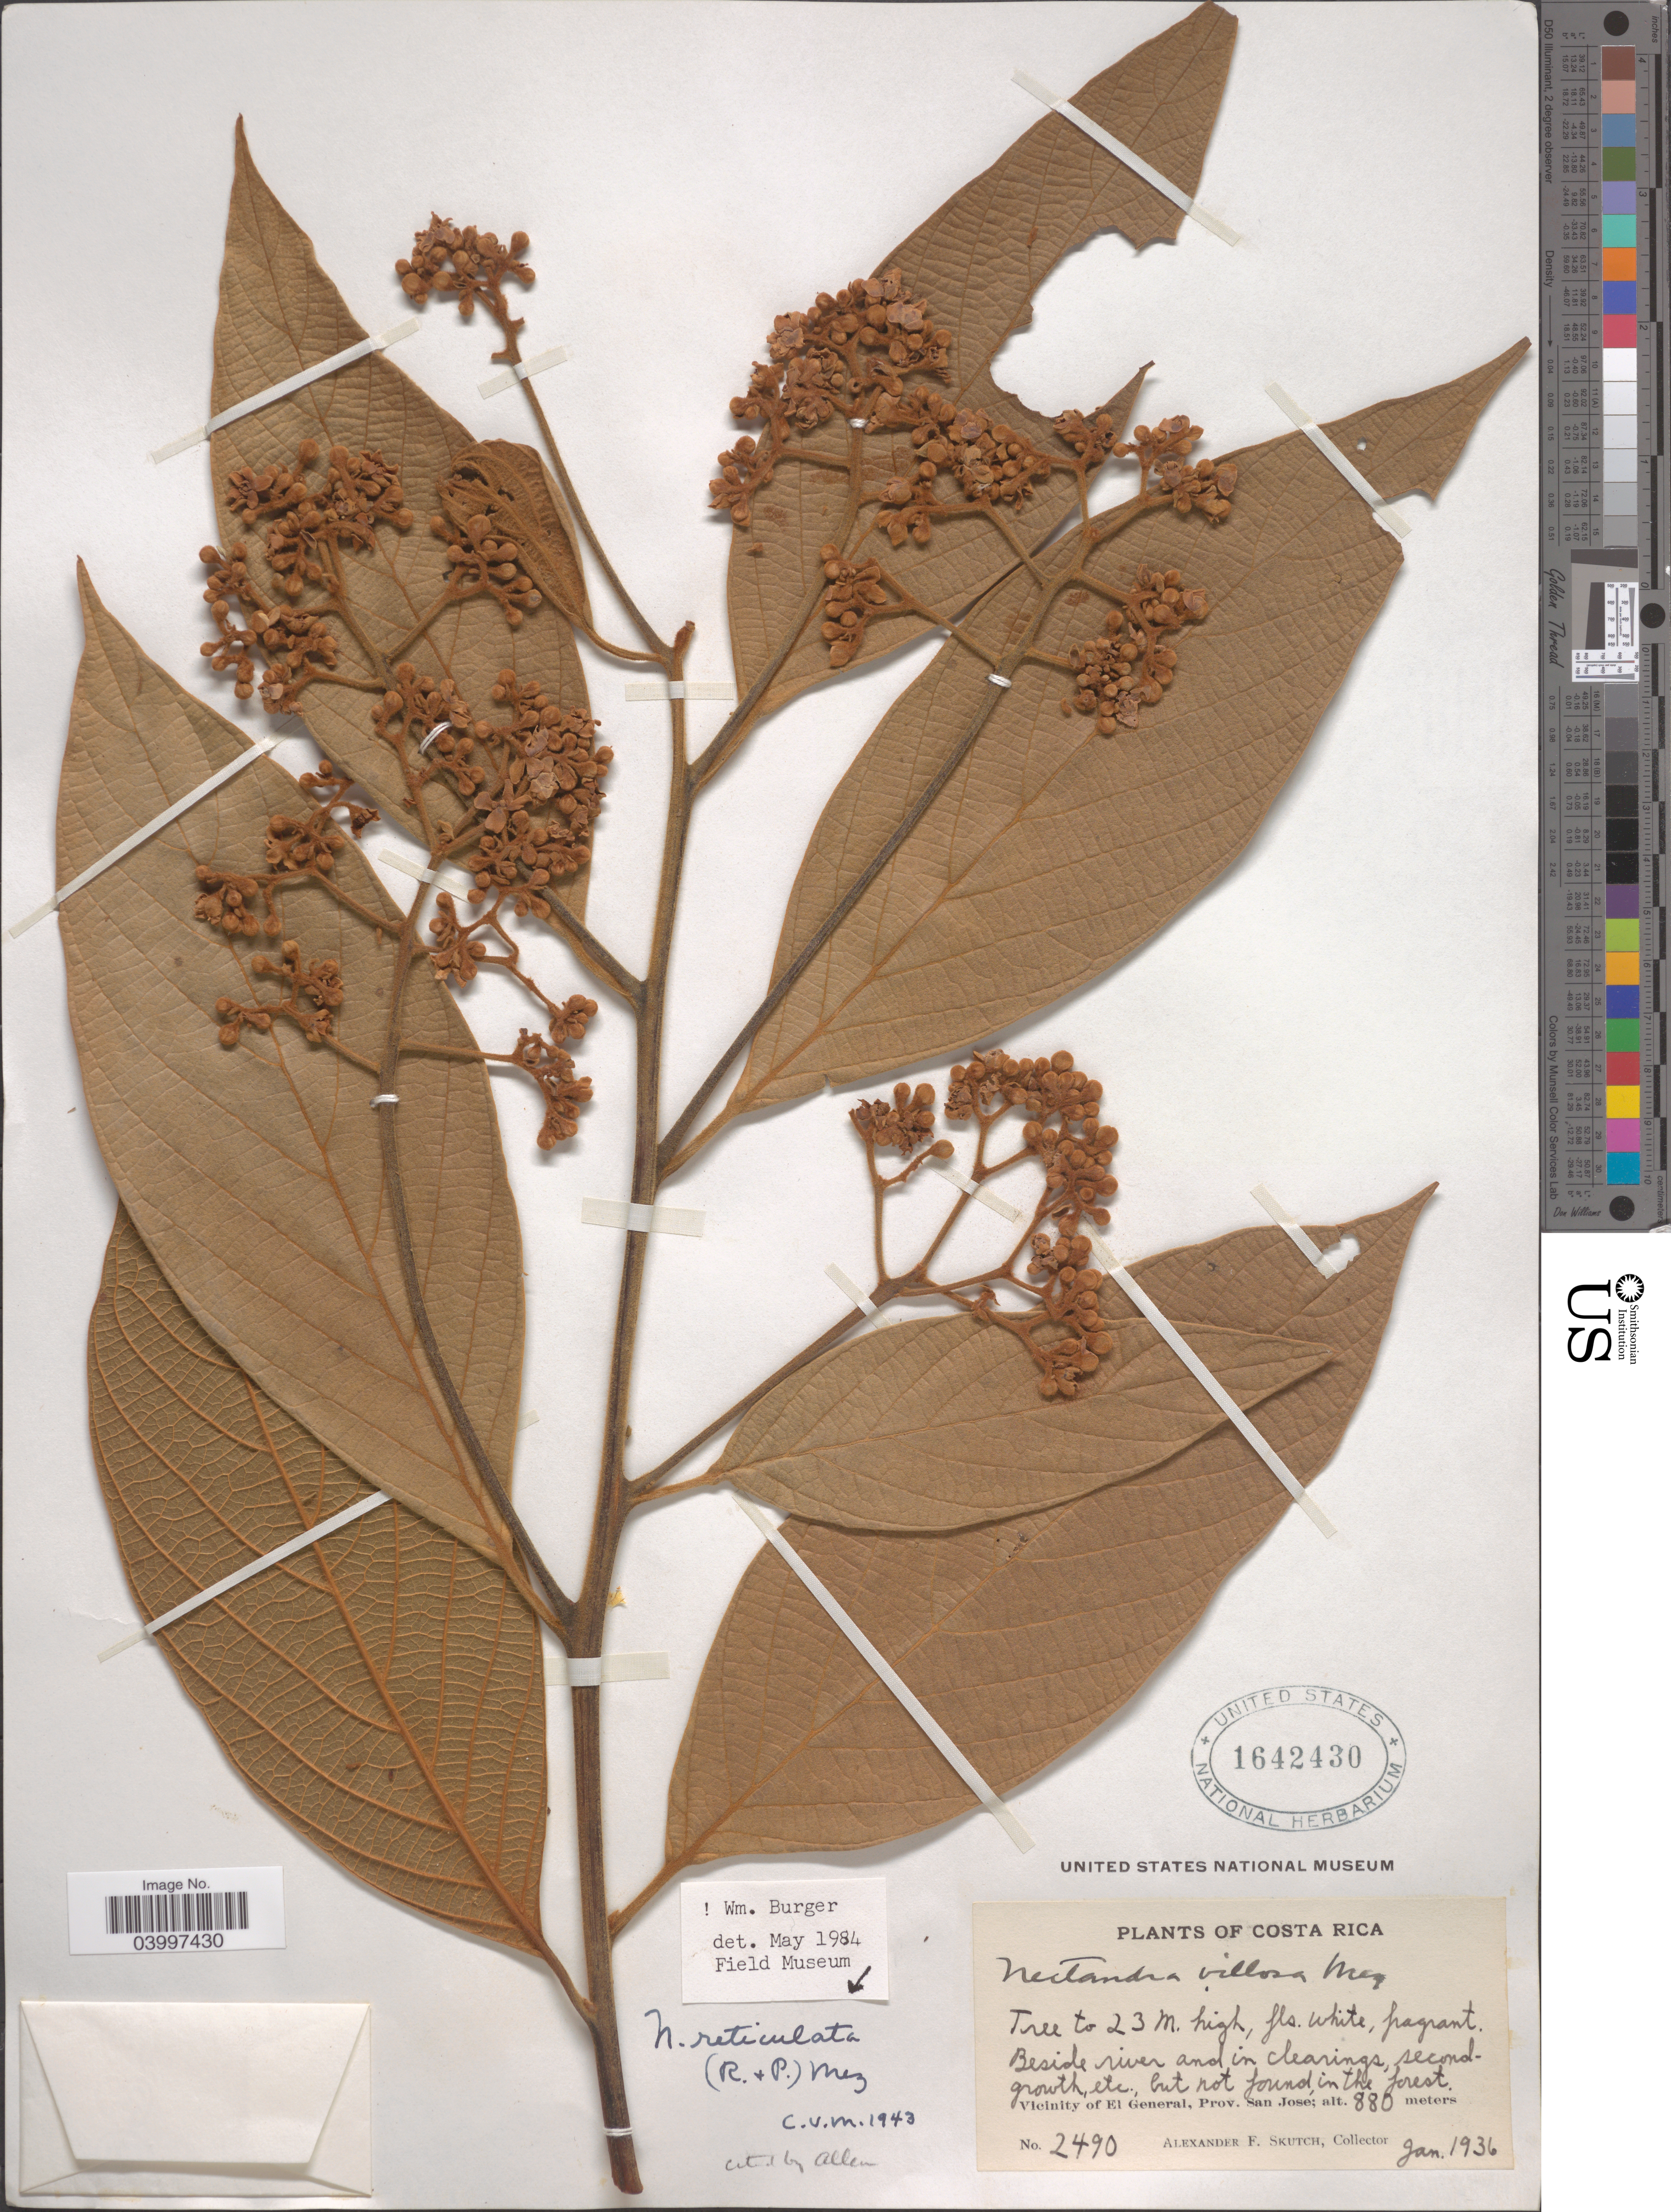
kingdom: Plantae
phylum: Tracheophyta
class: Magnoliopsida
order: Laurales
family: Lauraceae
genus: Nectandra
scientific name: Nectandra reticulata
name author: (Ruiz & Pav.) Mez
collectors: A. F. Skutch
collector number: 2490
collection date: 1936-01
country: Costa Rica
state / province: San José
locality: Vicinity of El General.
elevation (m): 880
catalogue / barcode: US 1642430